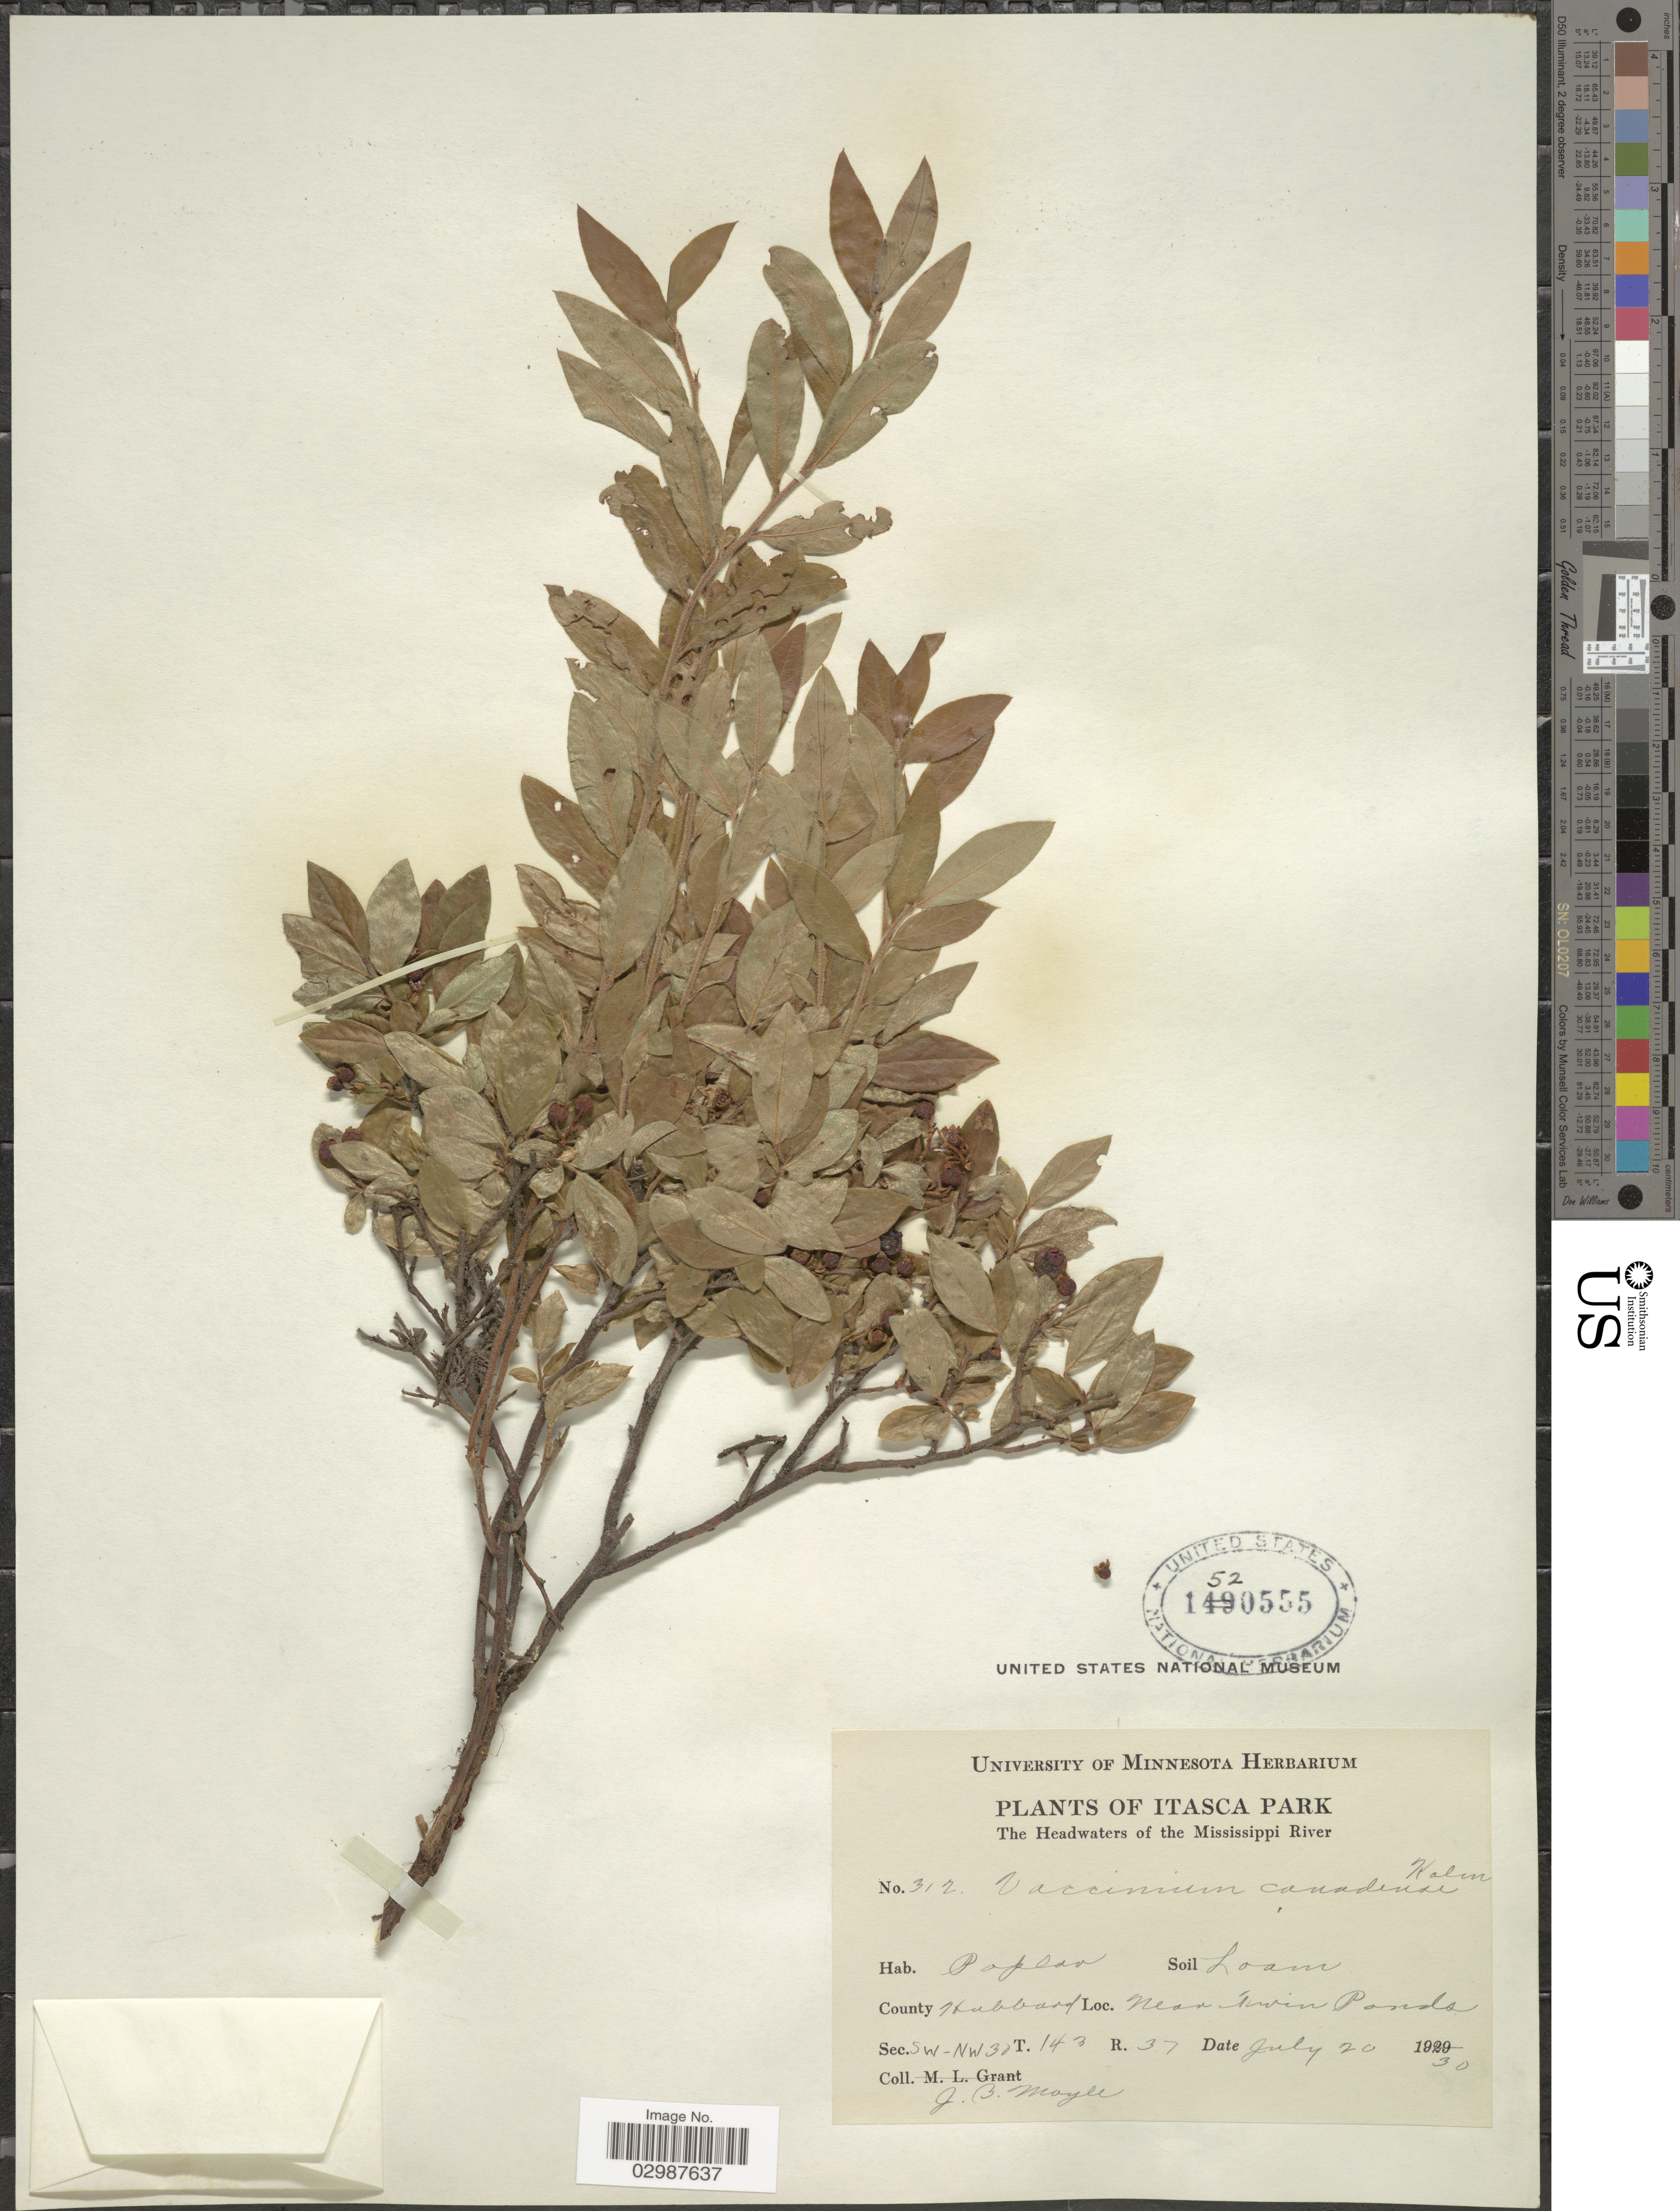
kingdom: Plantae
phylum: Tracheophyta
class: Magnoliopsida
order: Ericales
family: Ericaceae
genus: Vaccinium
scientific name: Vaccinium canadense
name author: Kalm ex Richardson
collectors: J. Moyle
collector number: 312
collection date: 1930-07-20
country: United States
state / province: Minnesota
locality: Itasca Park. The Headwaters of Mississippi River. County Hubbard. Near Twin Ponds. Sec. SW-NW 30 T. 143 R. 37.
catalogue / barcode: US 1520555